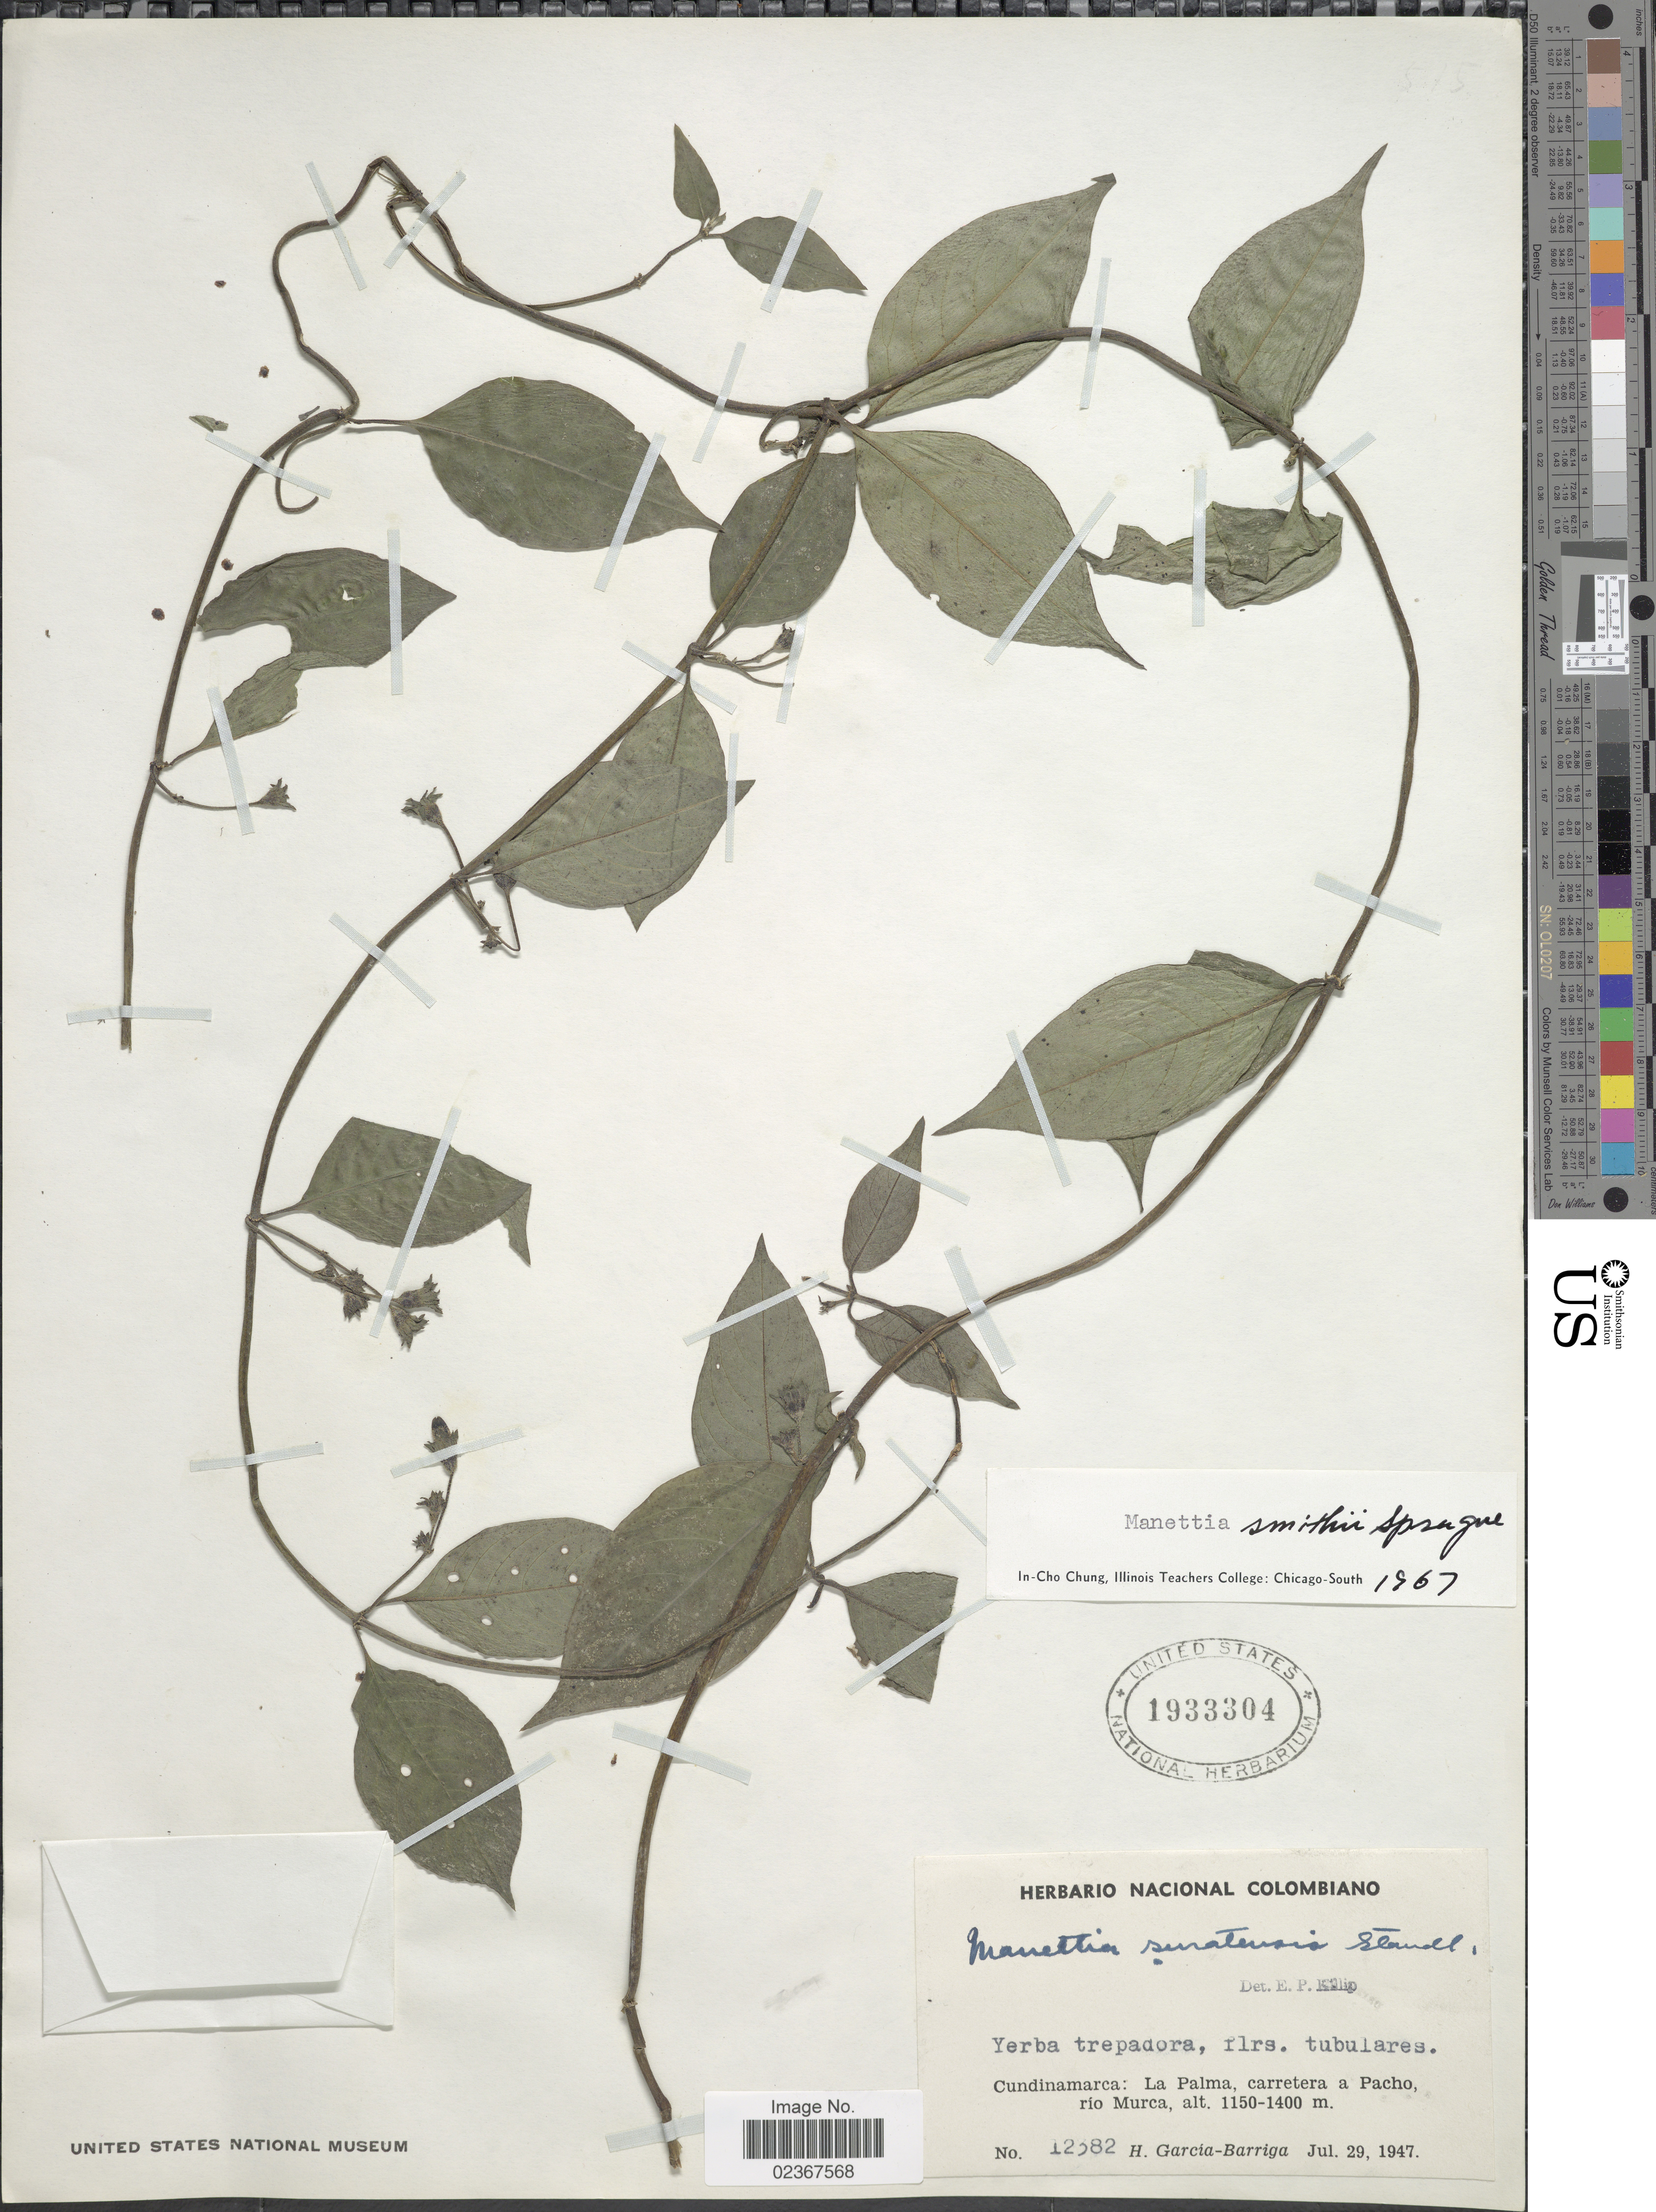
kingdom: Plantae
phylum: Tracheophyta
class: Magnoliopsida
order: Gentianales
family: Rubiaceae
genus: Manettia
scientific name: Manettia smithii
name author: Sprague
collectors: H. García Barriga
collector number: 12382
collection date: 1947-07-29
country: Colombia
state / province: Cundinamarca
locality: La Palma, carretera a Pacho río Murca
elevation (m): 1150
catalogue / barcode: US 1933304